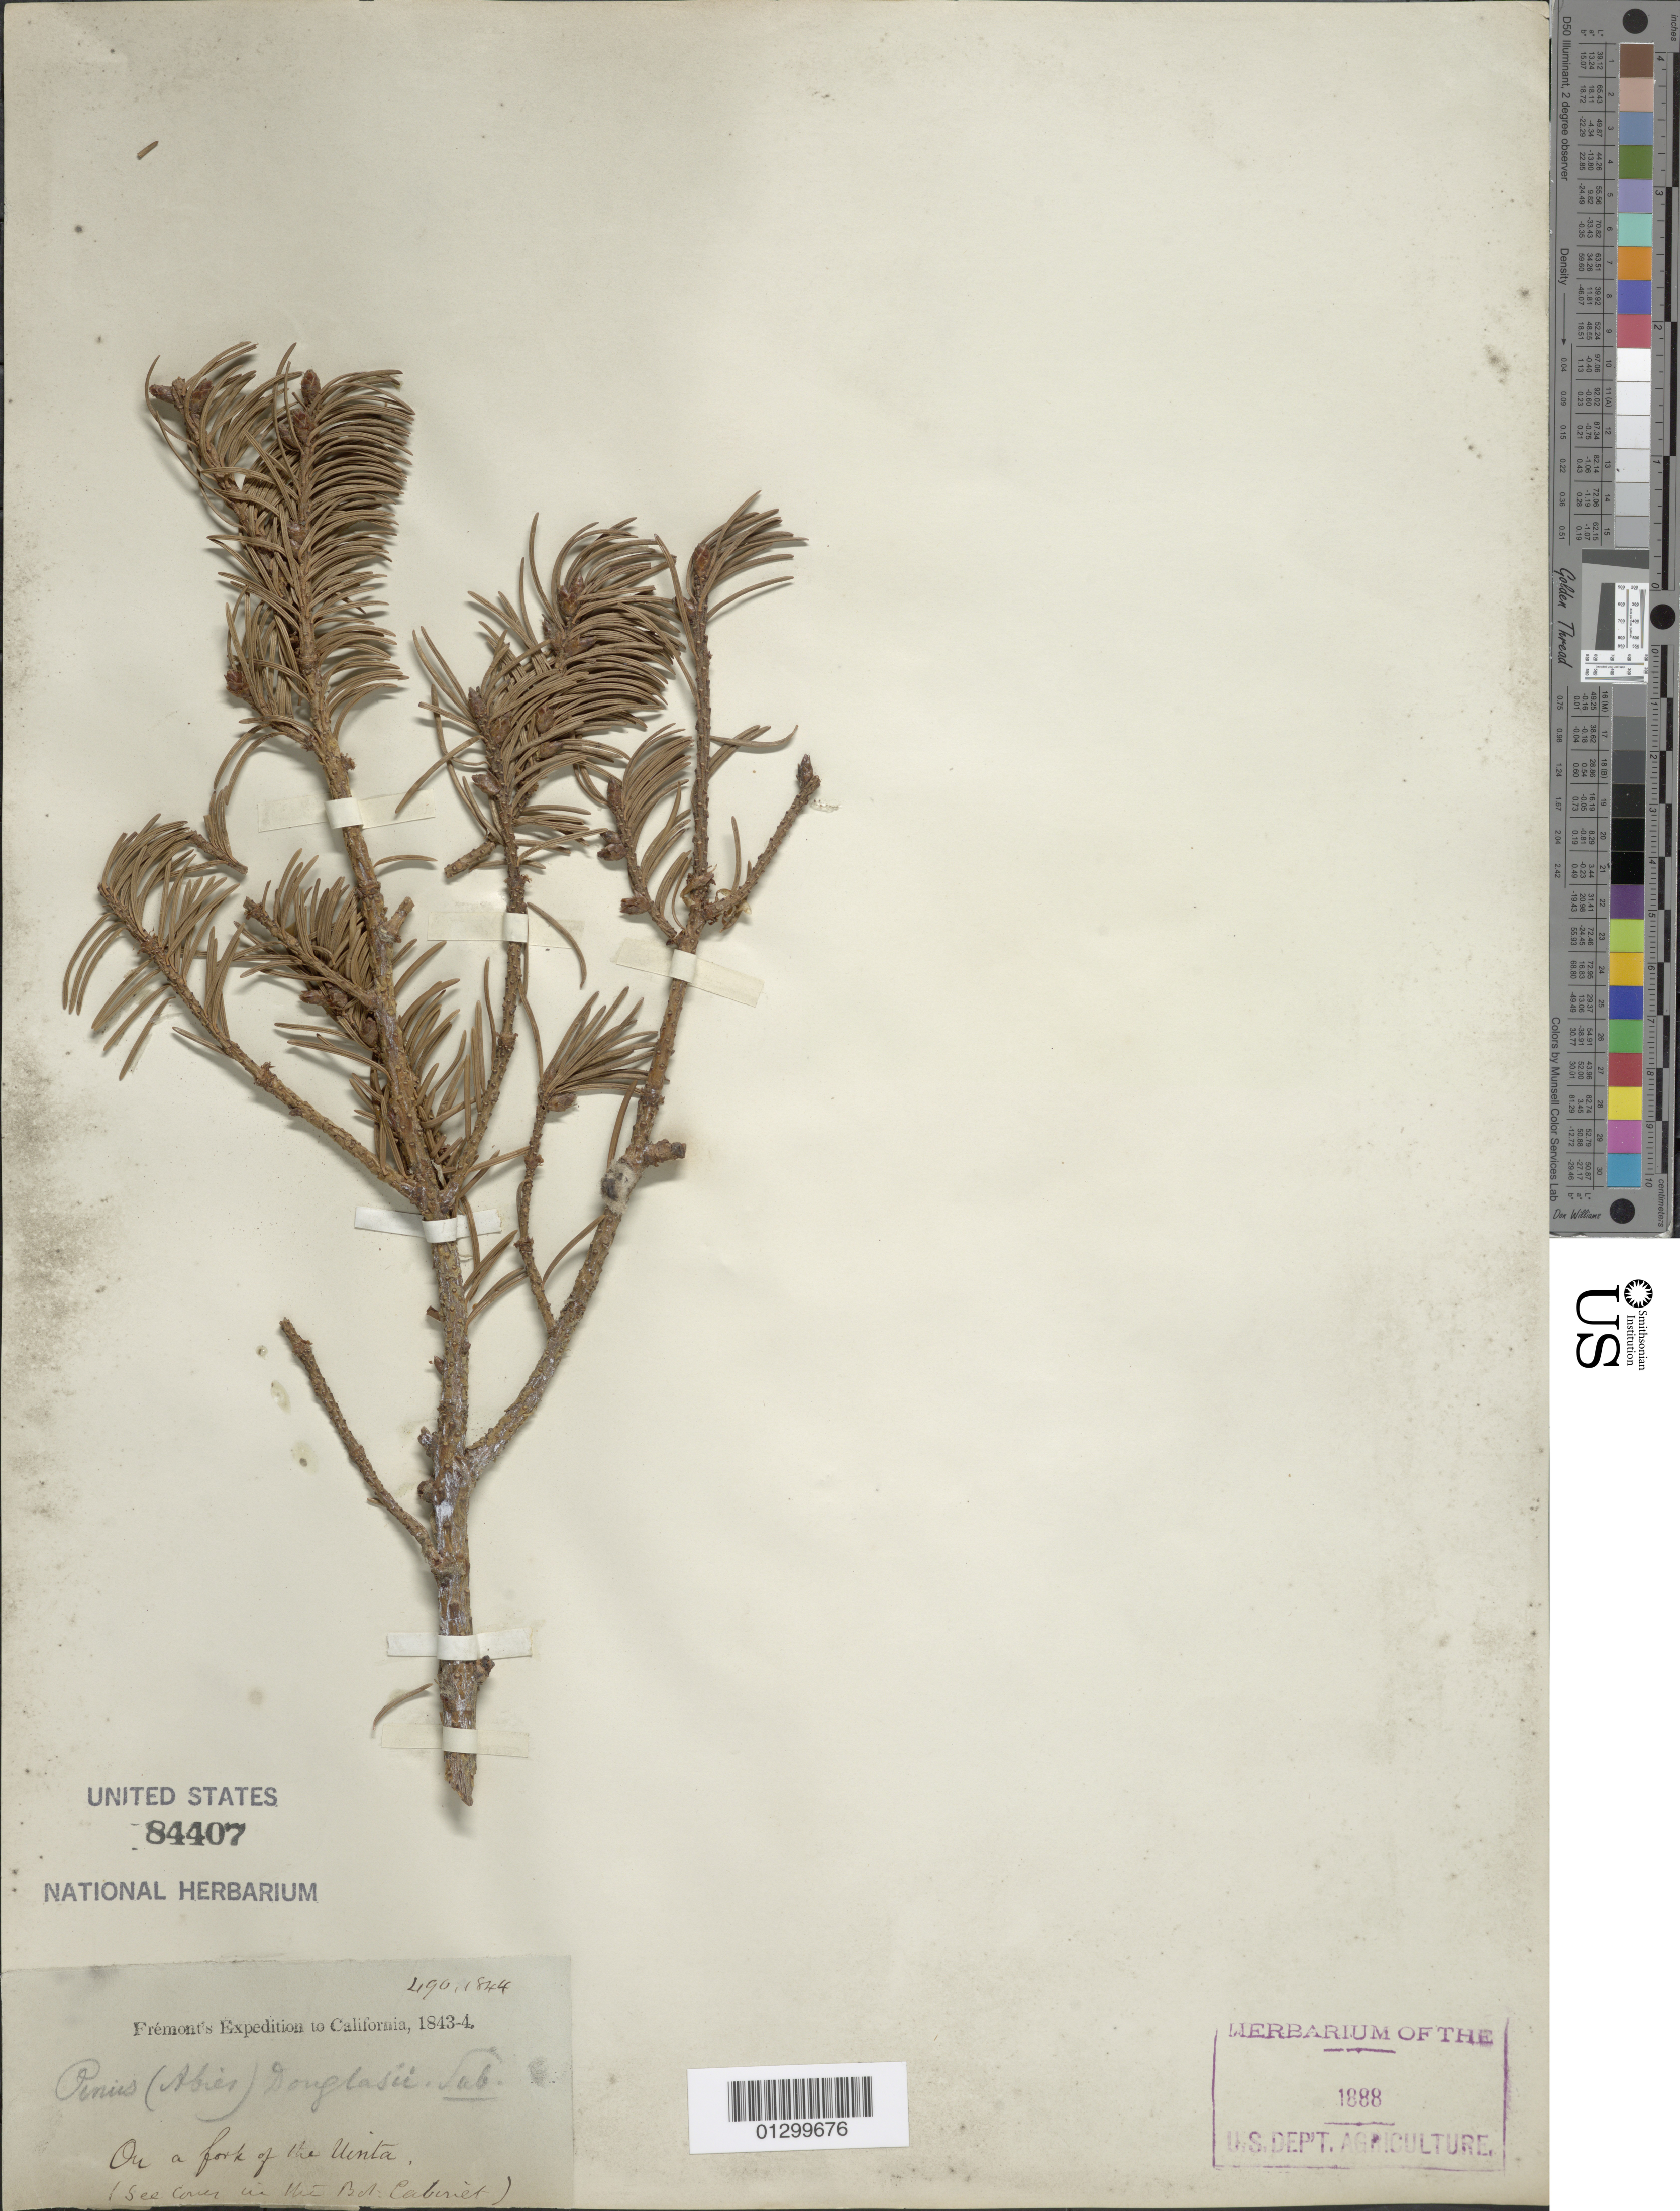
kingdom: Plantae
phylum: Tracheophyta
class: Pinopsida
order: Pinales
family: Pinaceae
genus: Abies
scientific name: Abies douglasii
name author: (Sabine ex D. Don) Lindl.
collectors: J. C. Frémont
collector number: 490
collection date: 1844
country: United States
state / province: California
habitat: On a fork of the Uinta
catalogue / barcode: US 84407